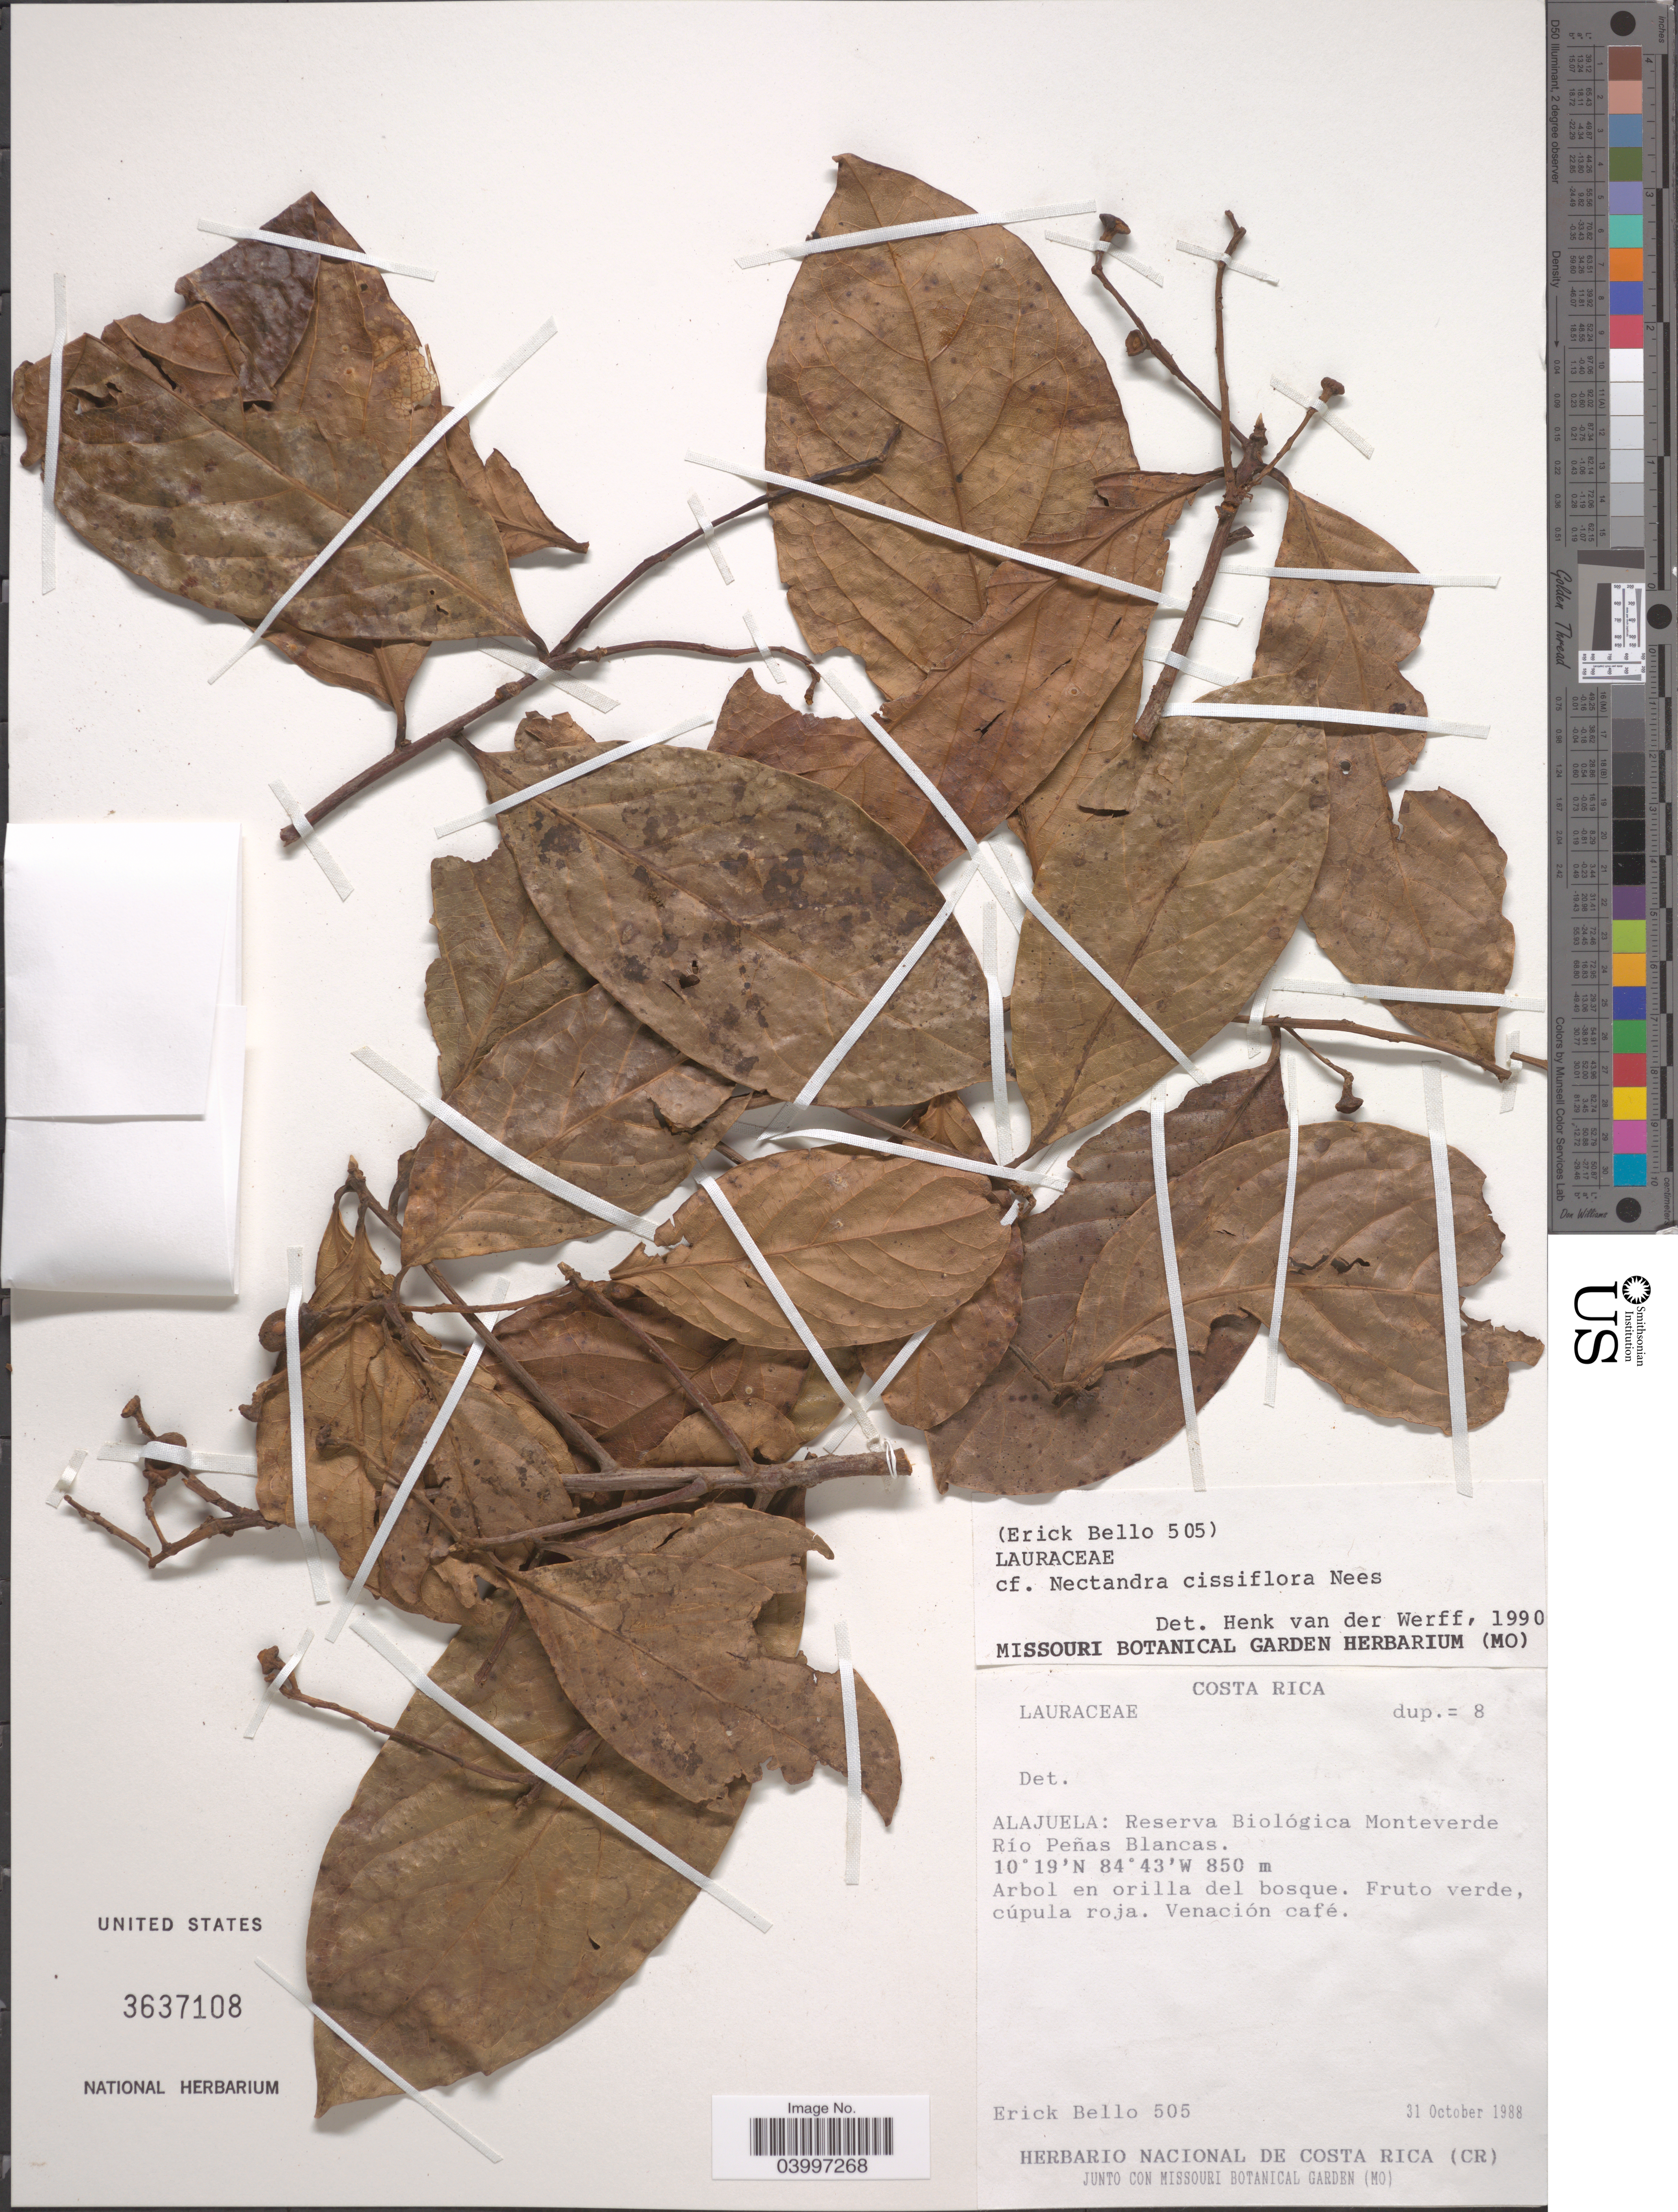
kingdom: Plantae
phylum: Tracheophyta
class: Magnoliopsida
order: Laurales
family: Lauraceae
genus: Nectandra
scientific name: Nectandra cissiflora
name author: Nees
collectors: E. Bello C.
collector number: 505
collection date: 1988-10-31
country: Costa Rica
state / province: Alajuela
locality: Reserva Biológica Monteverde Río Peñas Blancas.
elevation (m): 850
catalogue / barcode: US 3637108